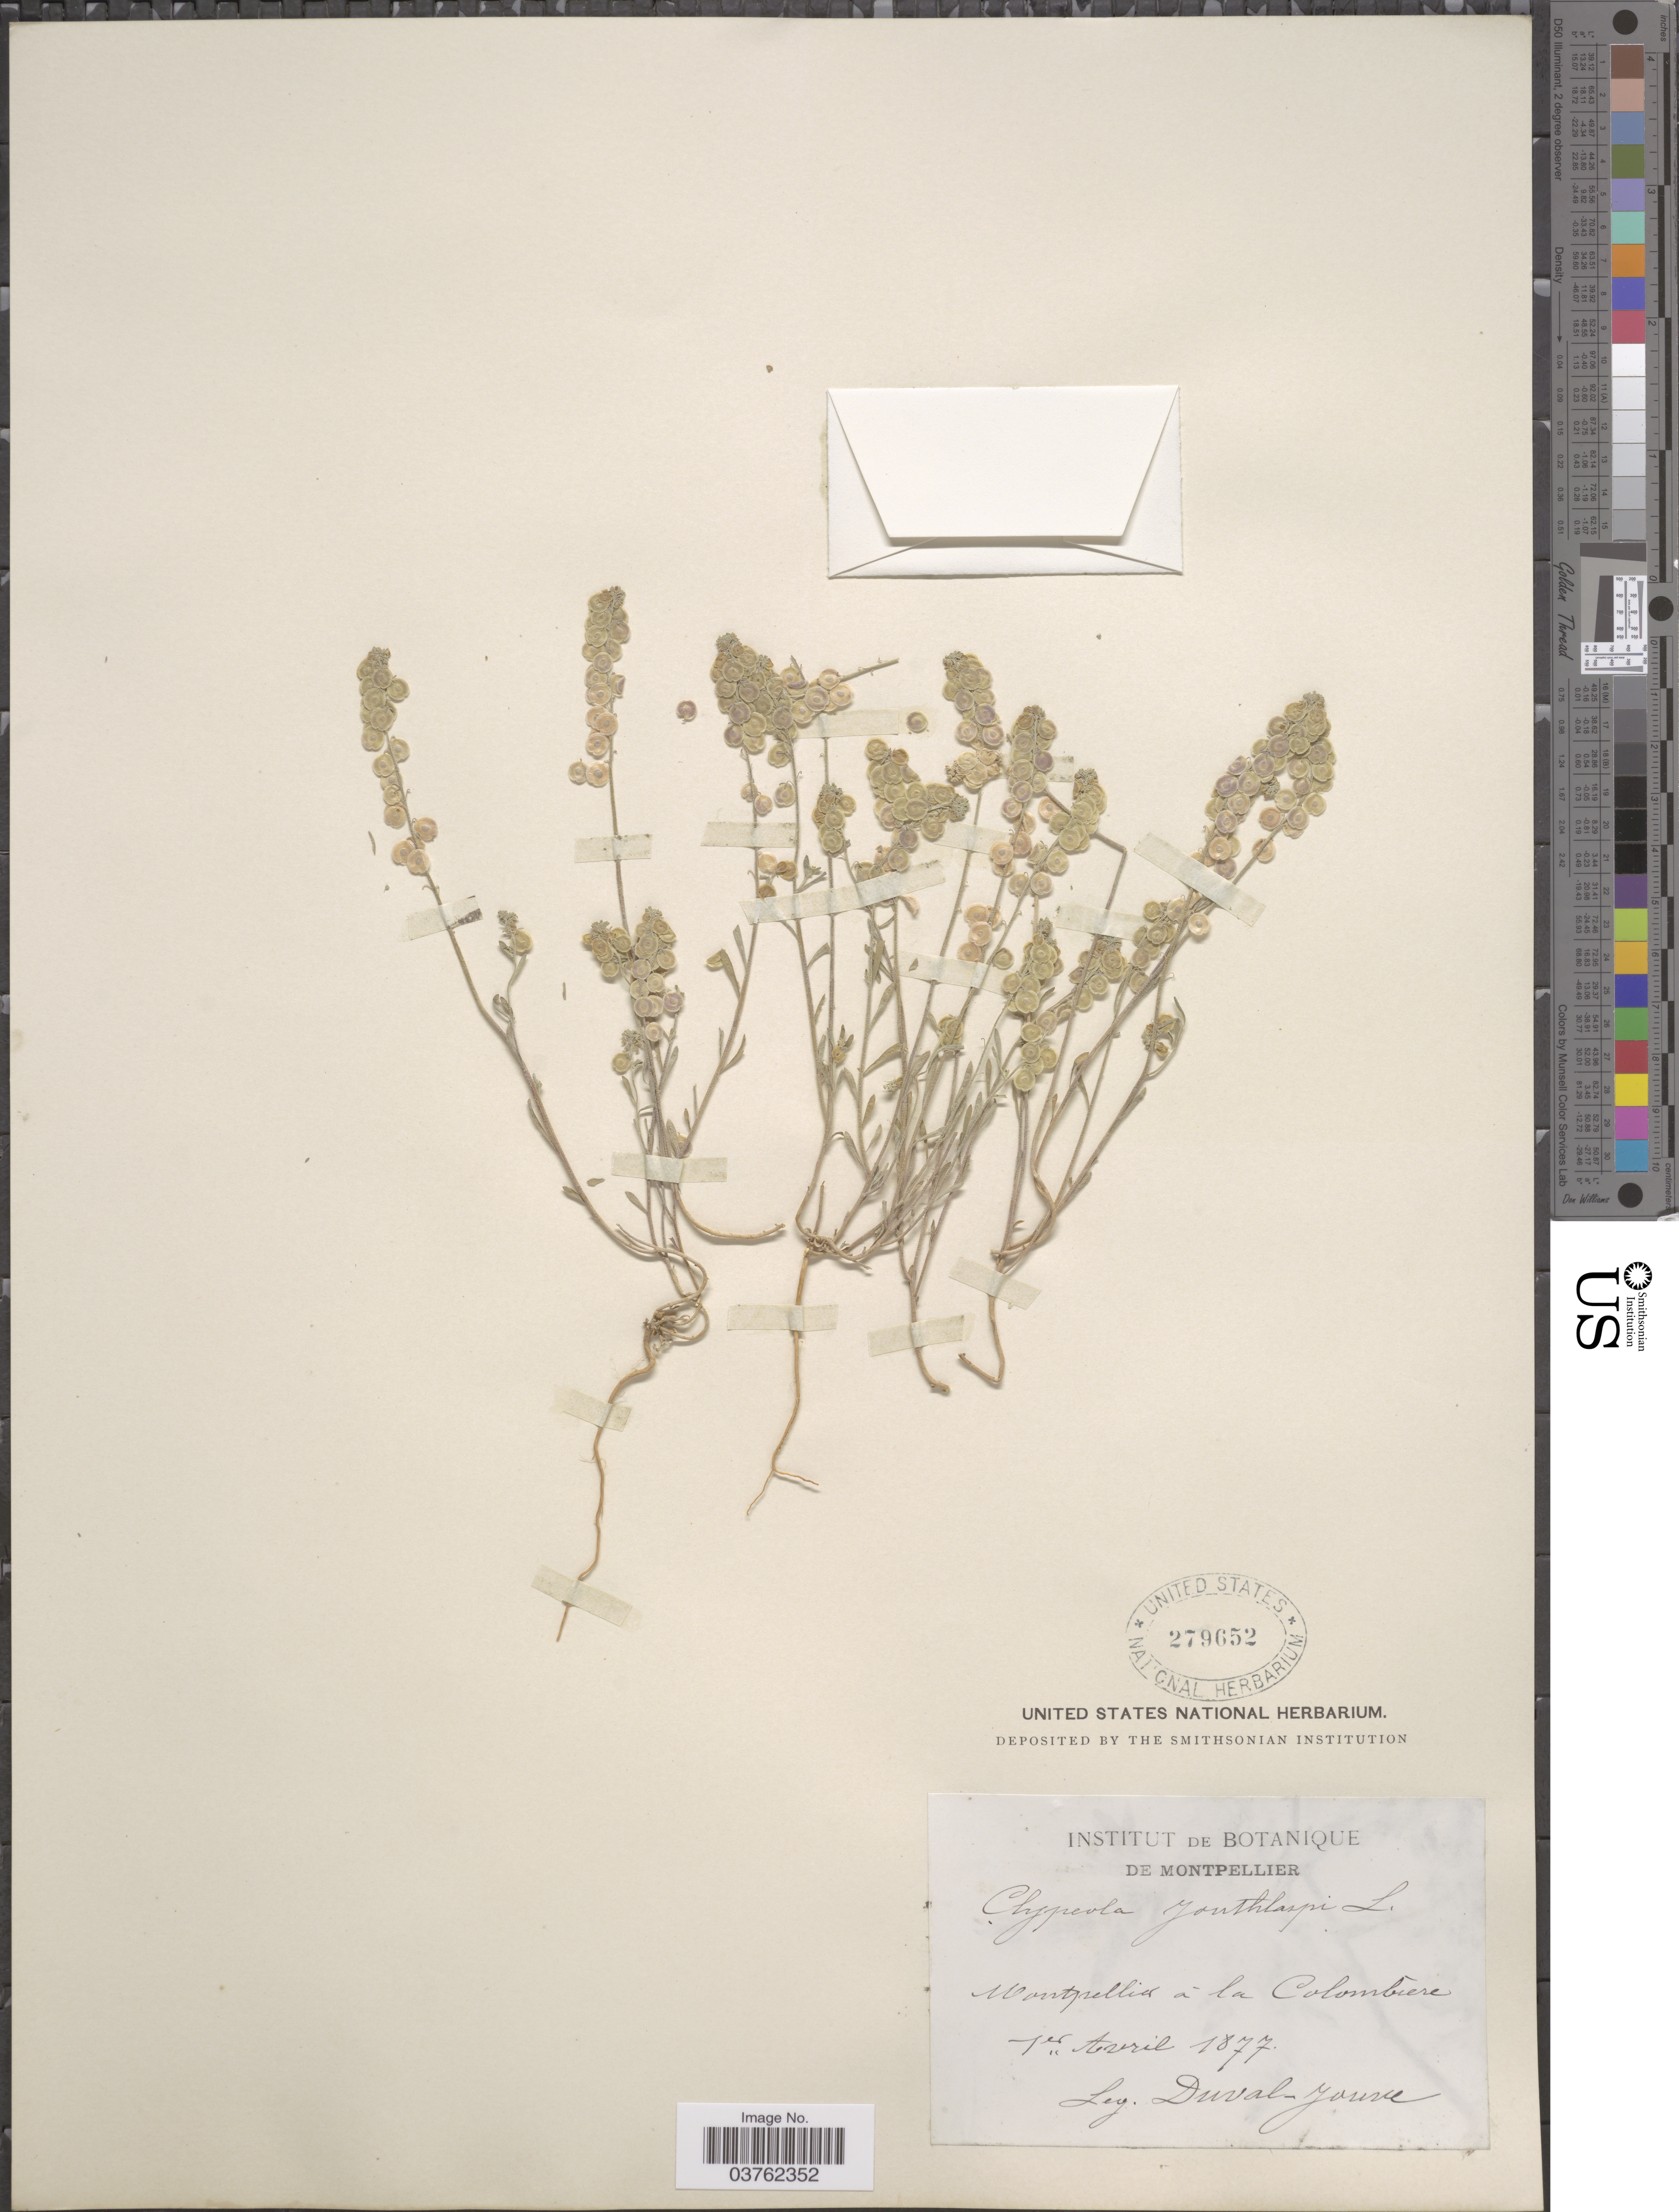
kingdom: Plantae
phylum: Tracheophyta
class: Magnoliopsida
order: Brassicales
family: Brassicaceae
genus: Clypeola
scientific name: Clypeola jonthlaspi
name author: L.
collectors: Duval-Jouve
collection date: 1877-04-01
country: France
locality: Montpellier á la Colombiere.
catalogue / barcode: US 279652